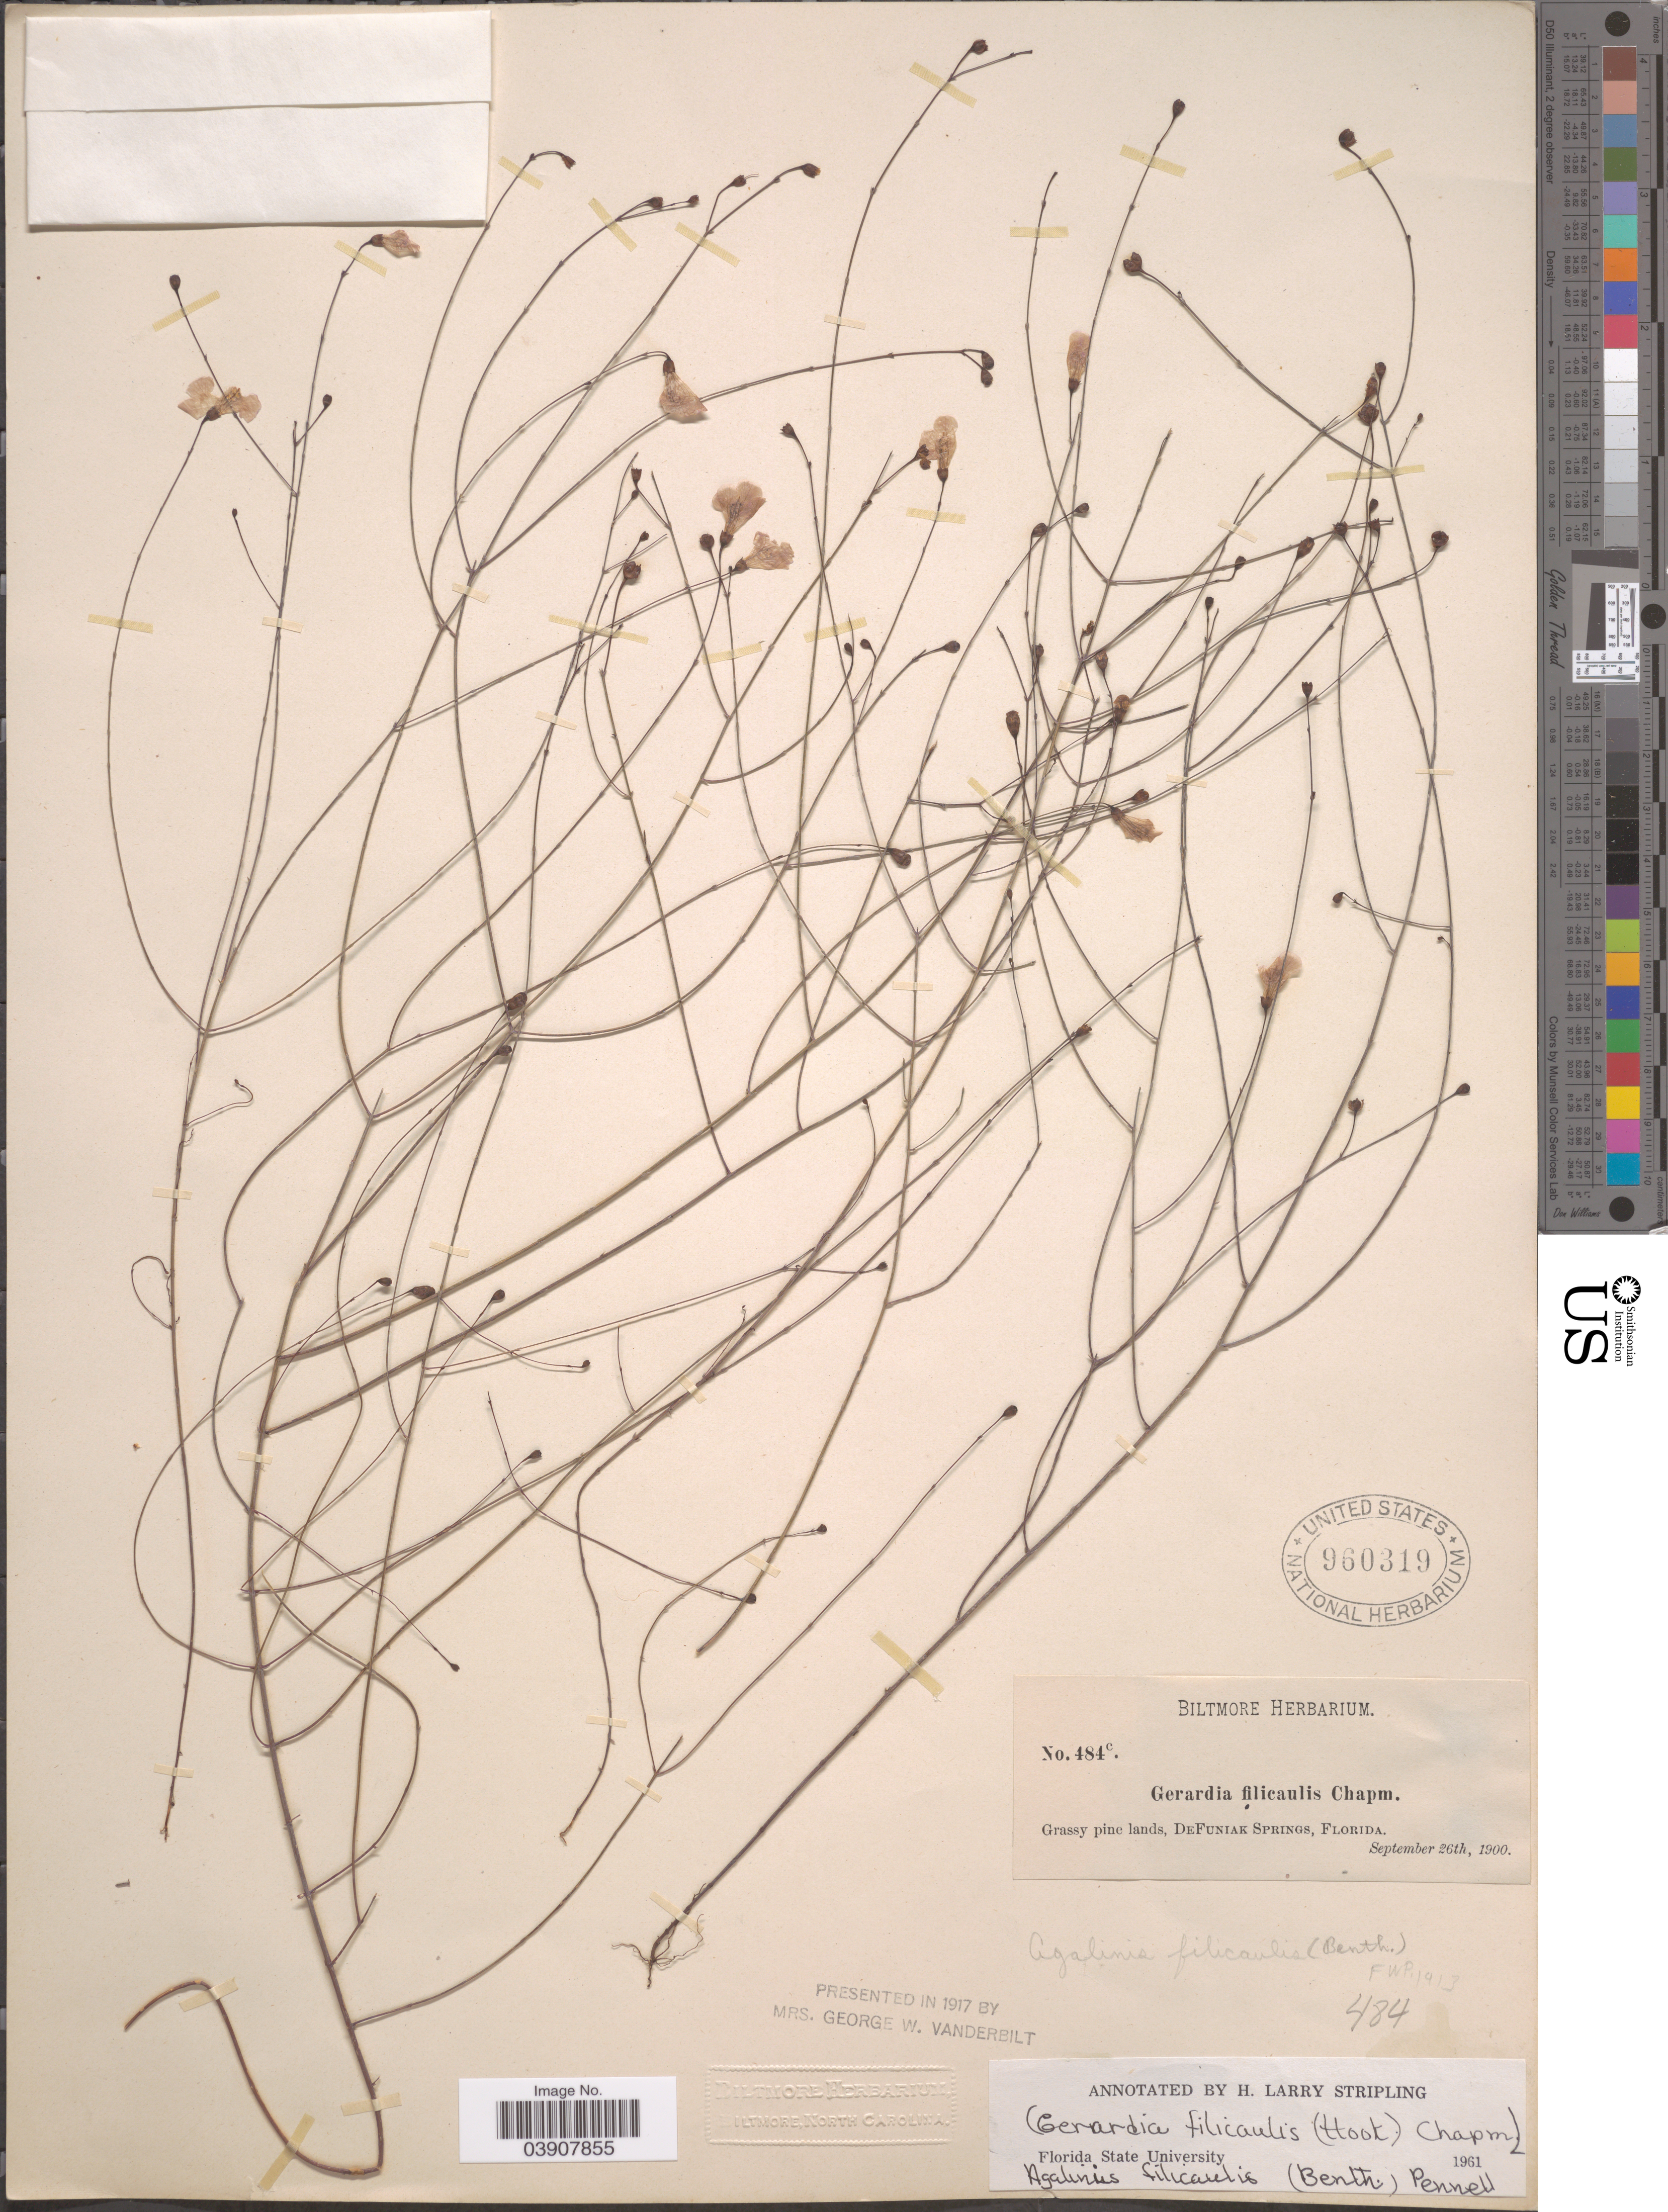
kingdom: Plantae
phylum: Tracheophyta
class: Magnoliopsida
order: Lamiales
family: Orobanchaceae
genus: Agalinis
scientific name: Agalinis filicaulis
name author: (Benth.) Pennell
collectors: ex herb. Biltmore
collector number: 484c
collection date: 1900-09-26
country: United States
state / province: Florida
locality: DeFuniak Springs.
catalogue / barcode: US 960319